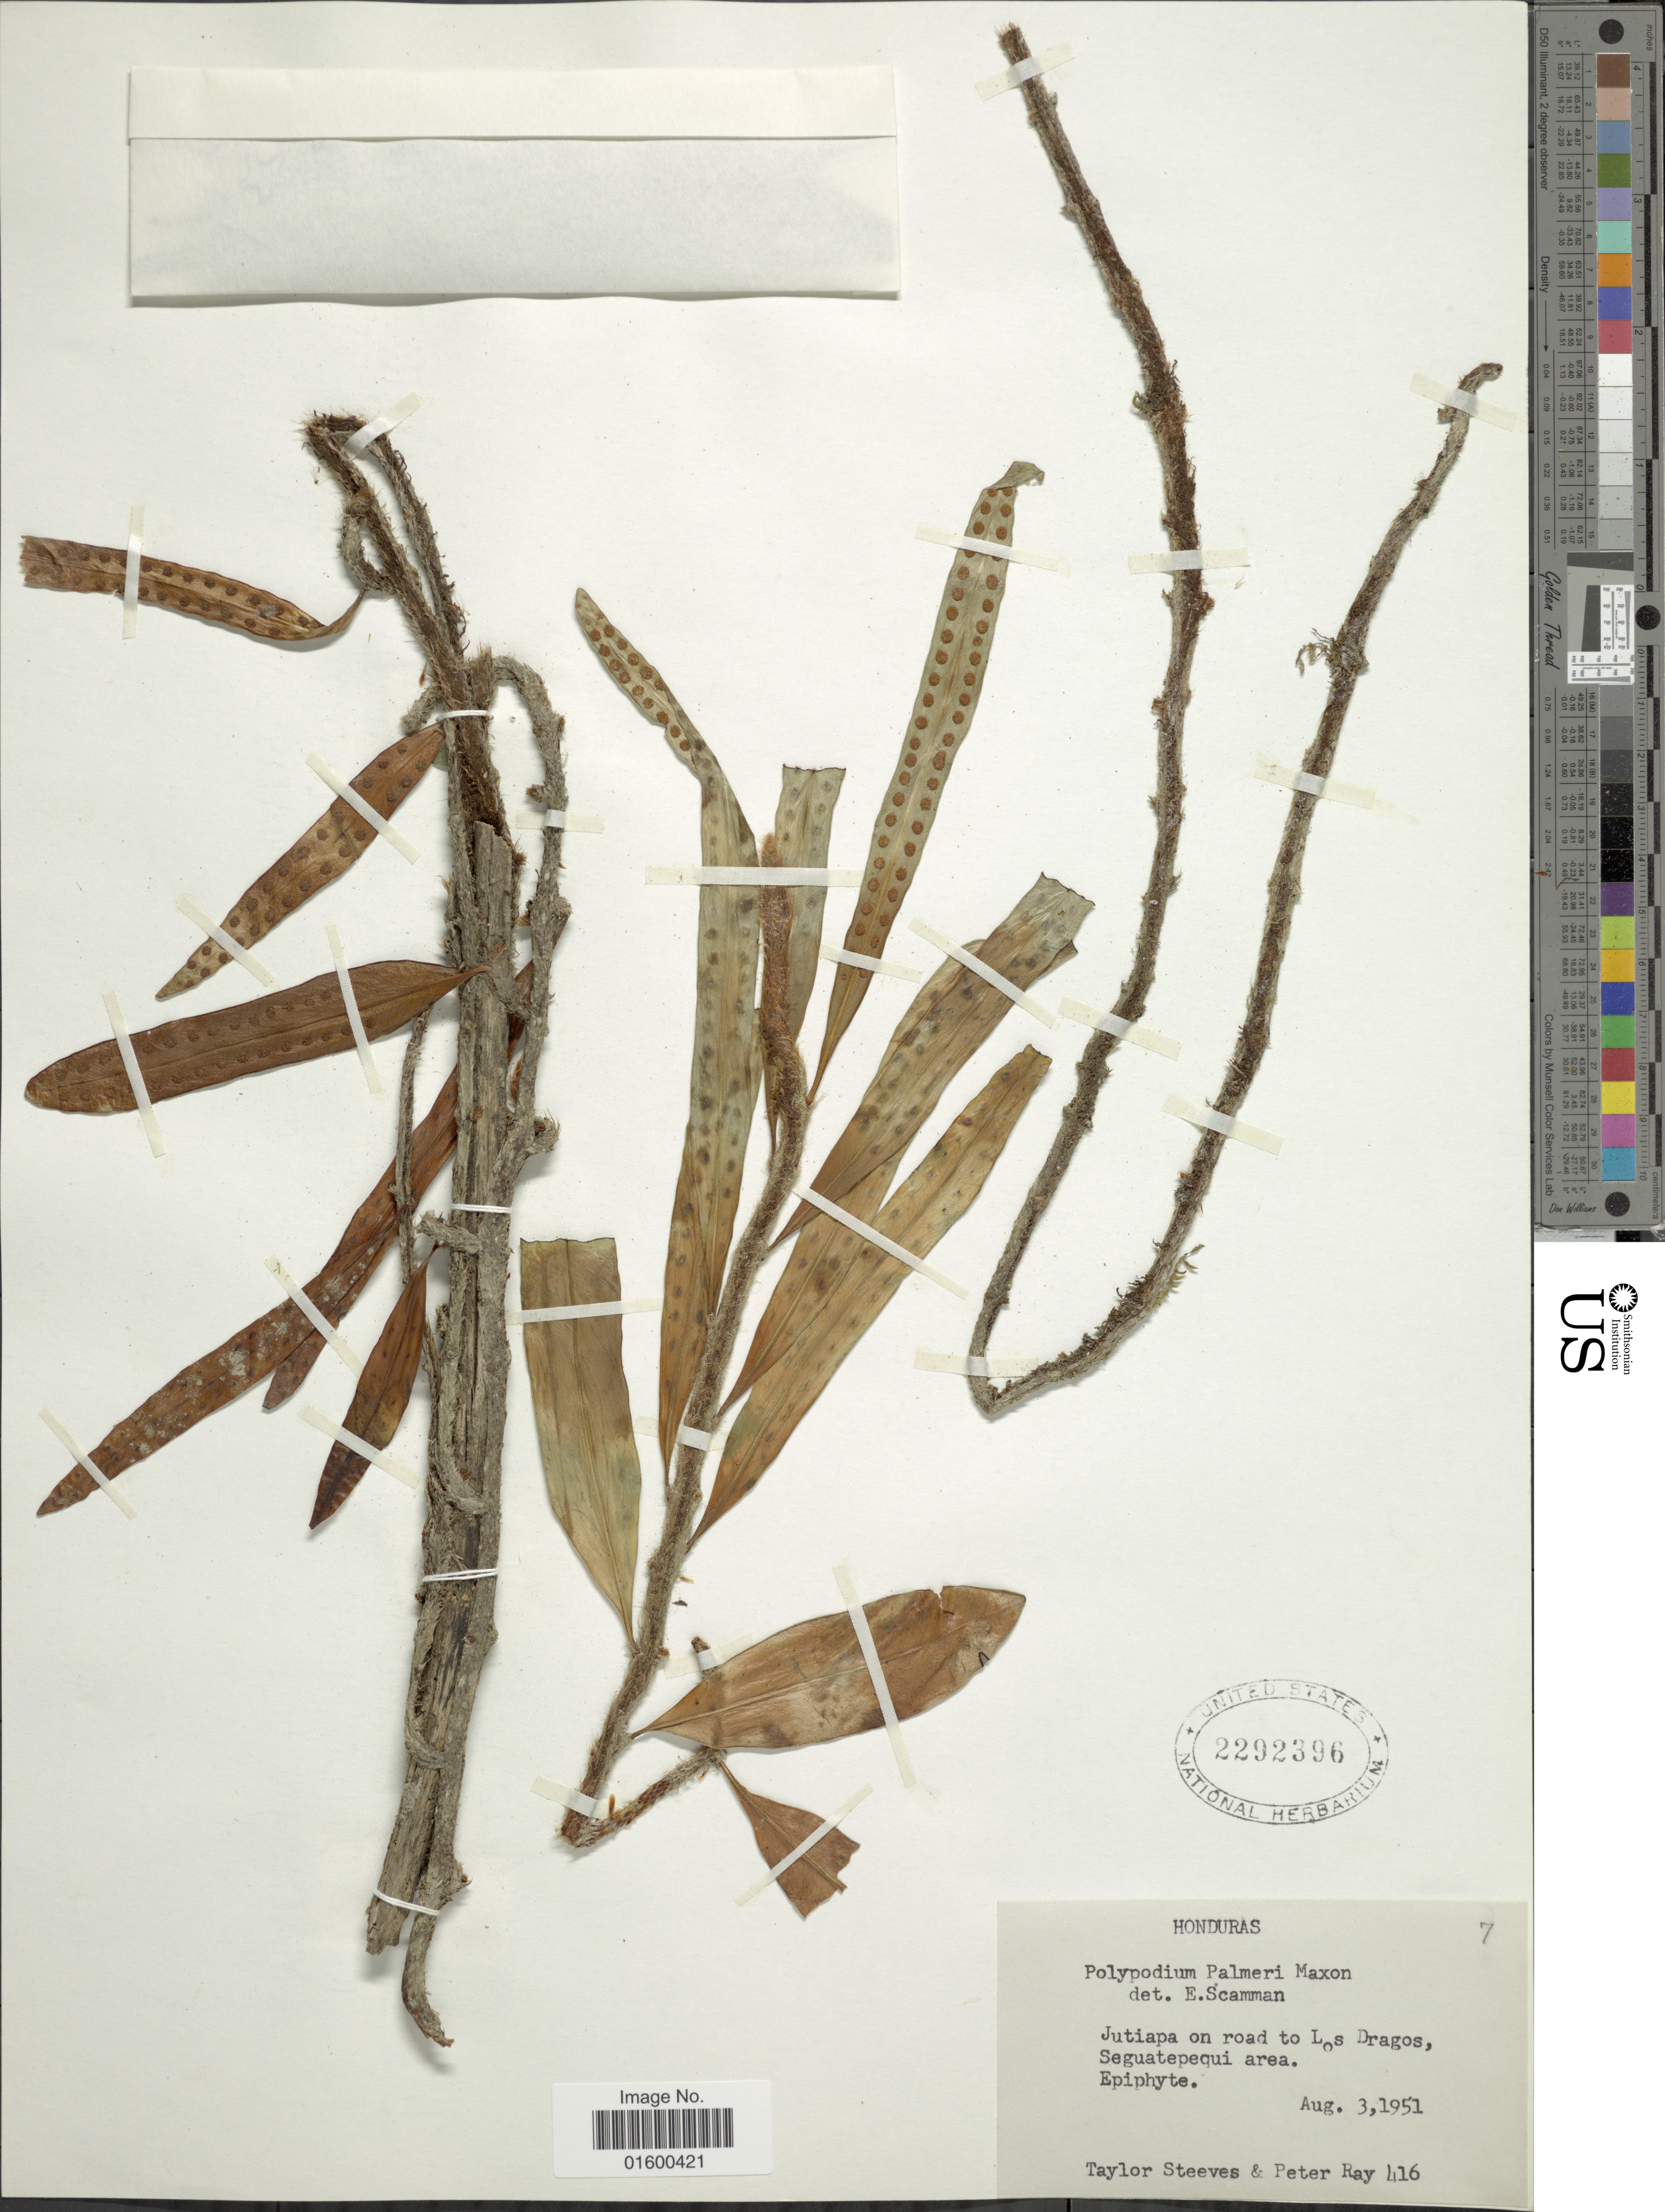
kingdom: Plantae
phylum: Tracheophyta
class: Polypodiopsida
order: Polypodiales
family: Polypodiaceae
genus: Microgramma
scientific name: Microgramma nitida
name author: (J. Sm.) A.R. Sm.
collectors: T. Steeves & P. Ray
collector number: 416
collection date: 1951-08-03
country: Honduras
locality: Jutiapa on road to Los Dragos, Seguatepequi area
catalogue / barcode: US 2292396